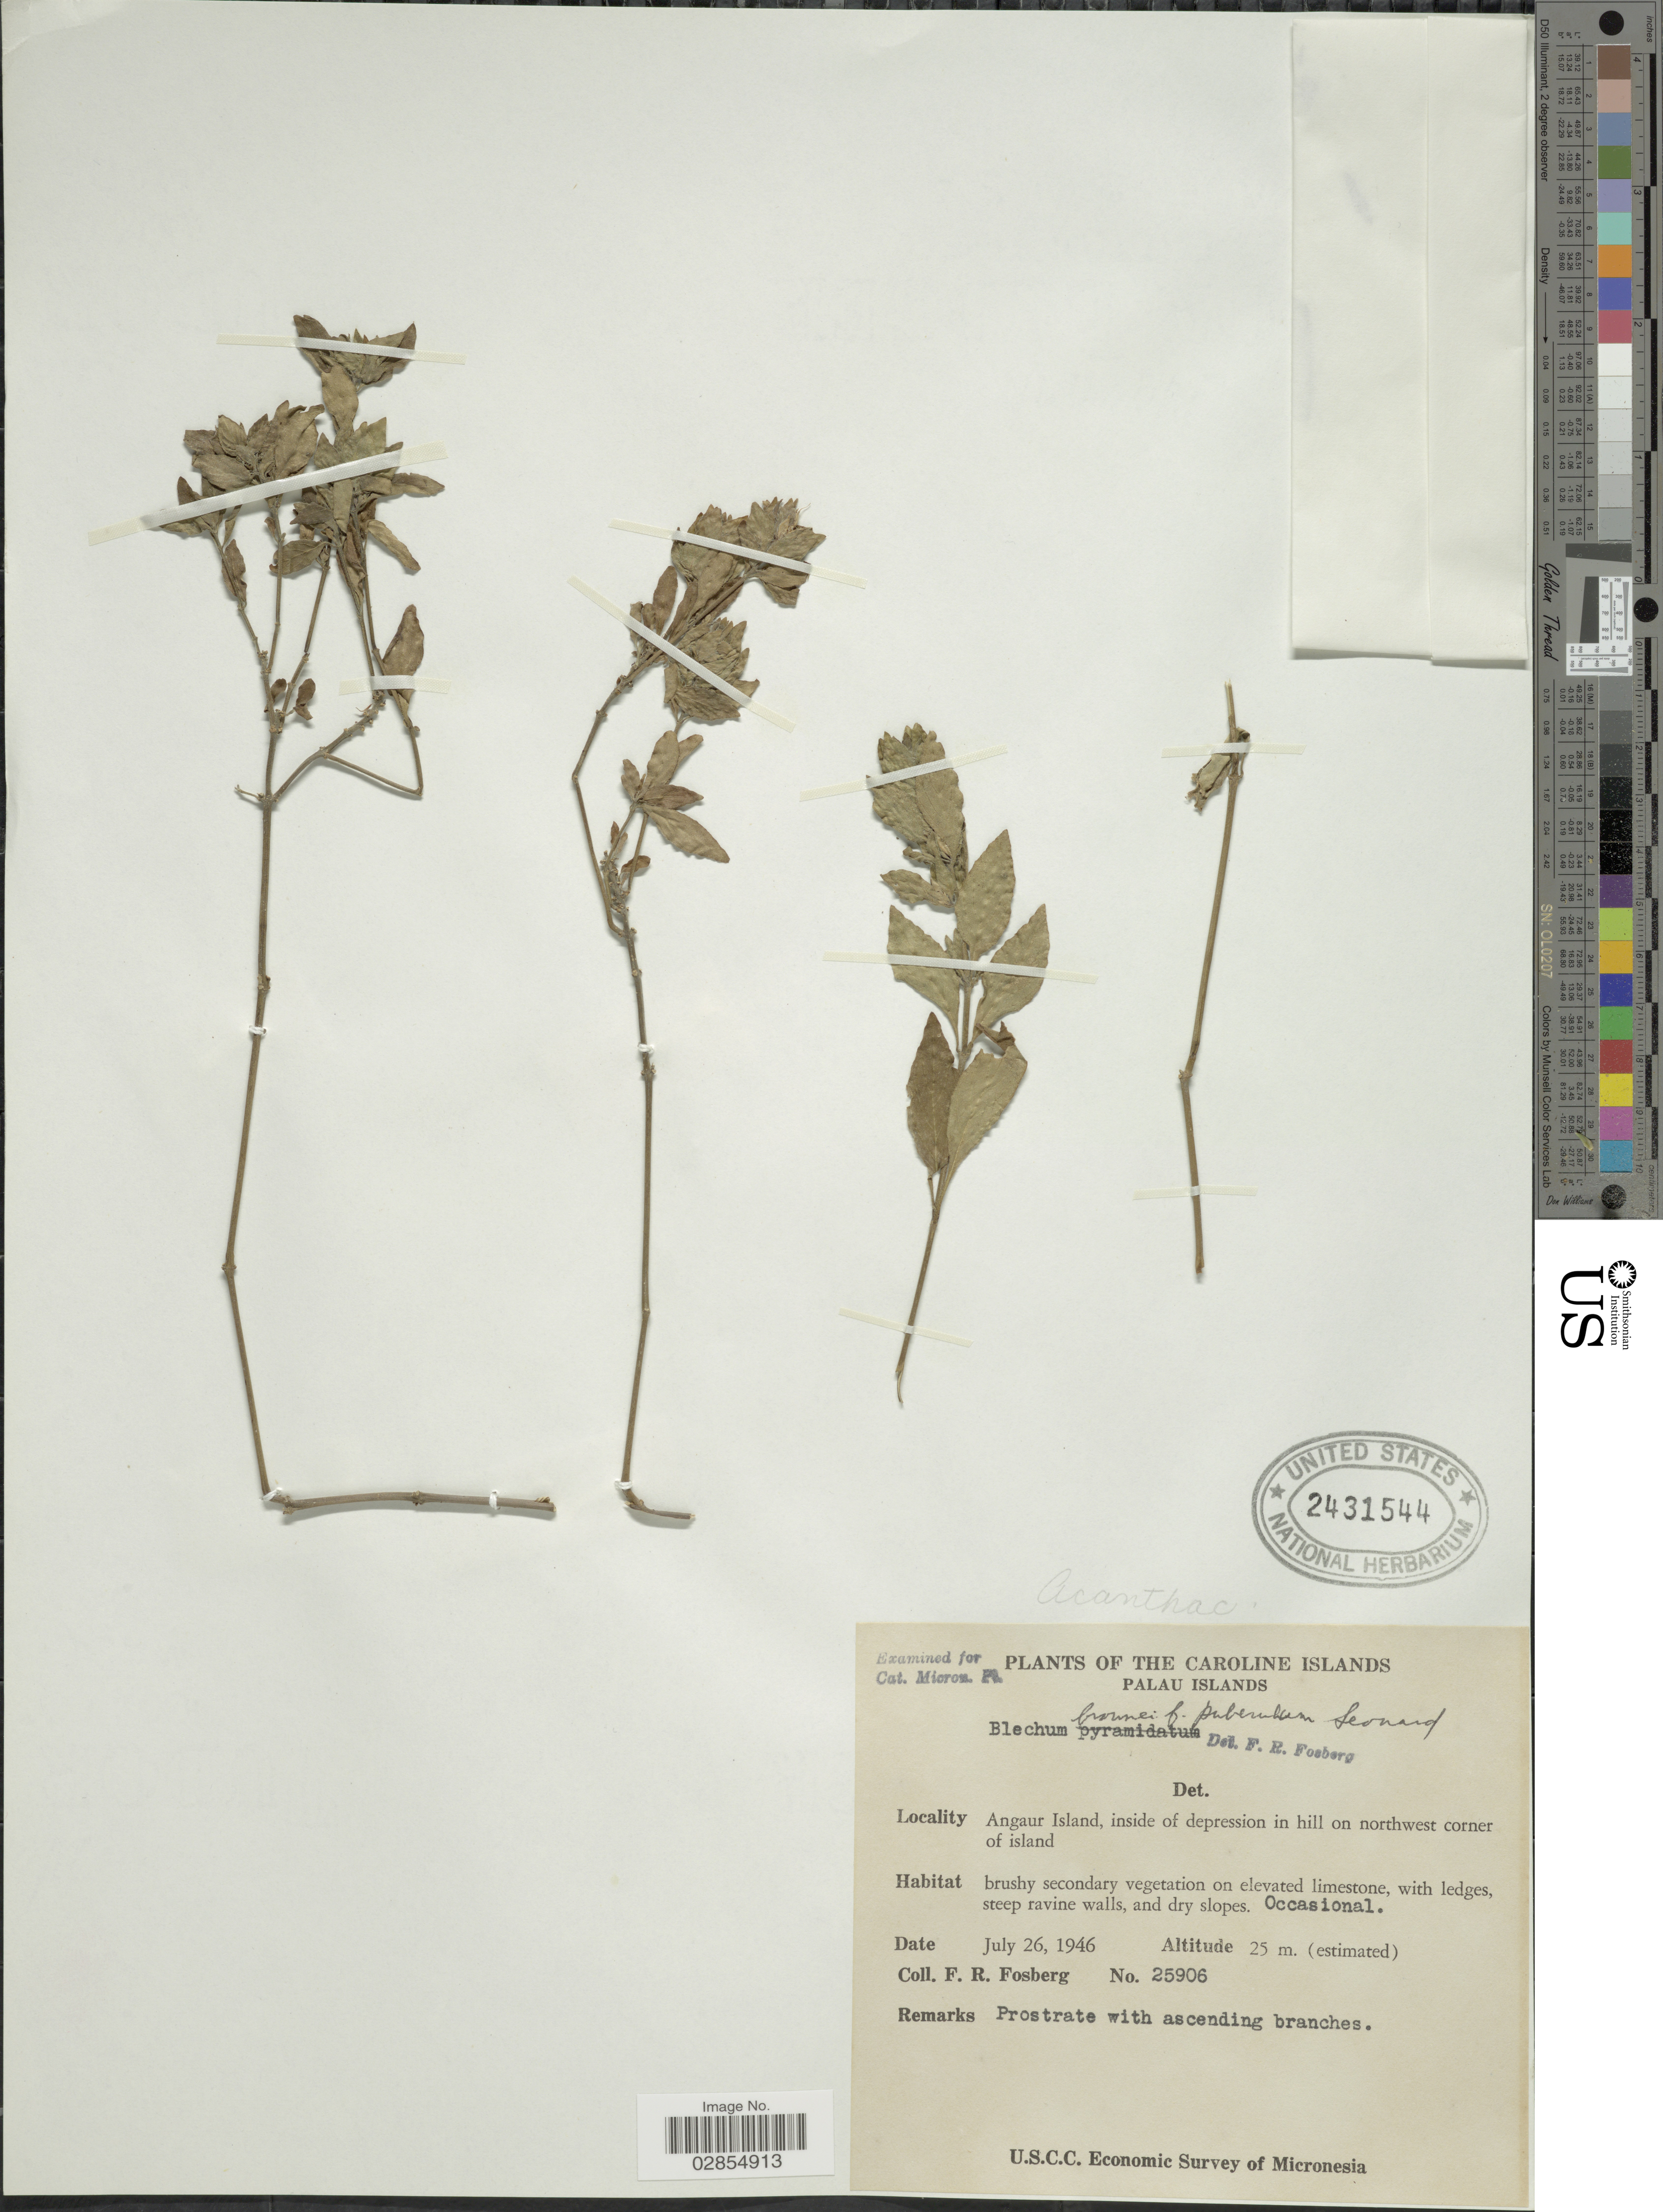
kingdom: Plantae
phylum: Tracheophyta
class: Magnoliopsida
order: Lamiales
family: Acanthaceae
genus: Blechum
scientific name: Blechum pyramidatum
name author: (Lam.) Urb.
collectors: F. R. Fosberg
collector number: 25906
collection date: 1946-07-26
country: Palau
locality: Caroline Islands. Palau Islands. Angaur Island, inside of depresseion in hill on northwest corner of island.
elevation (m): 25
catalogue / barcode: US 2431544